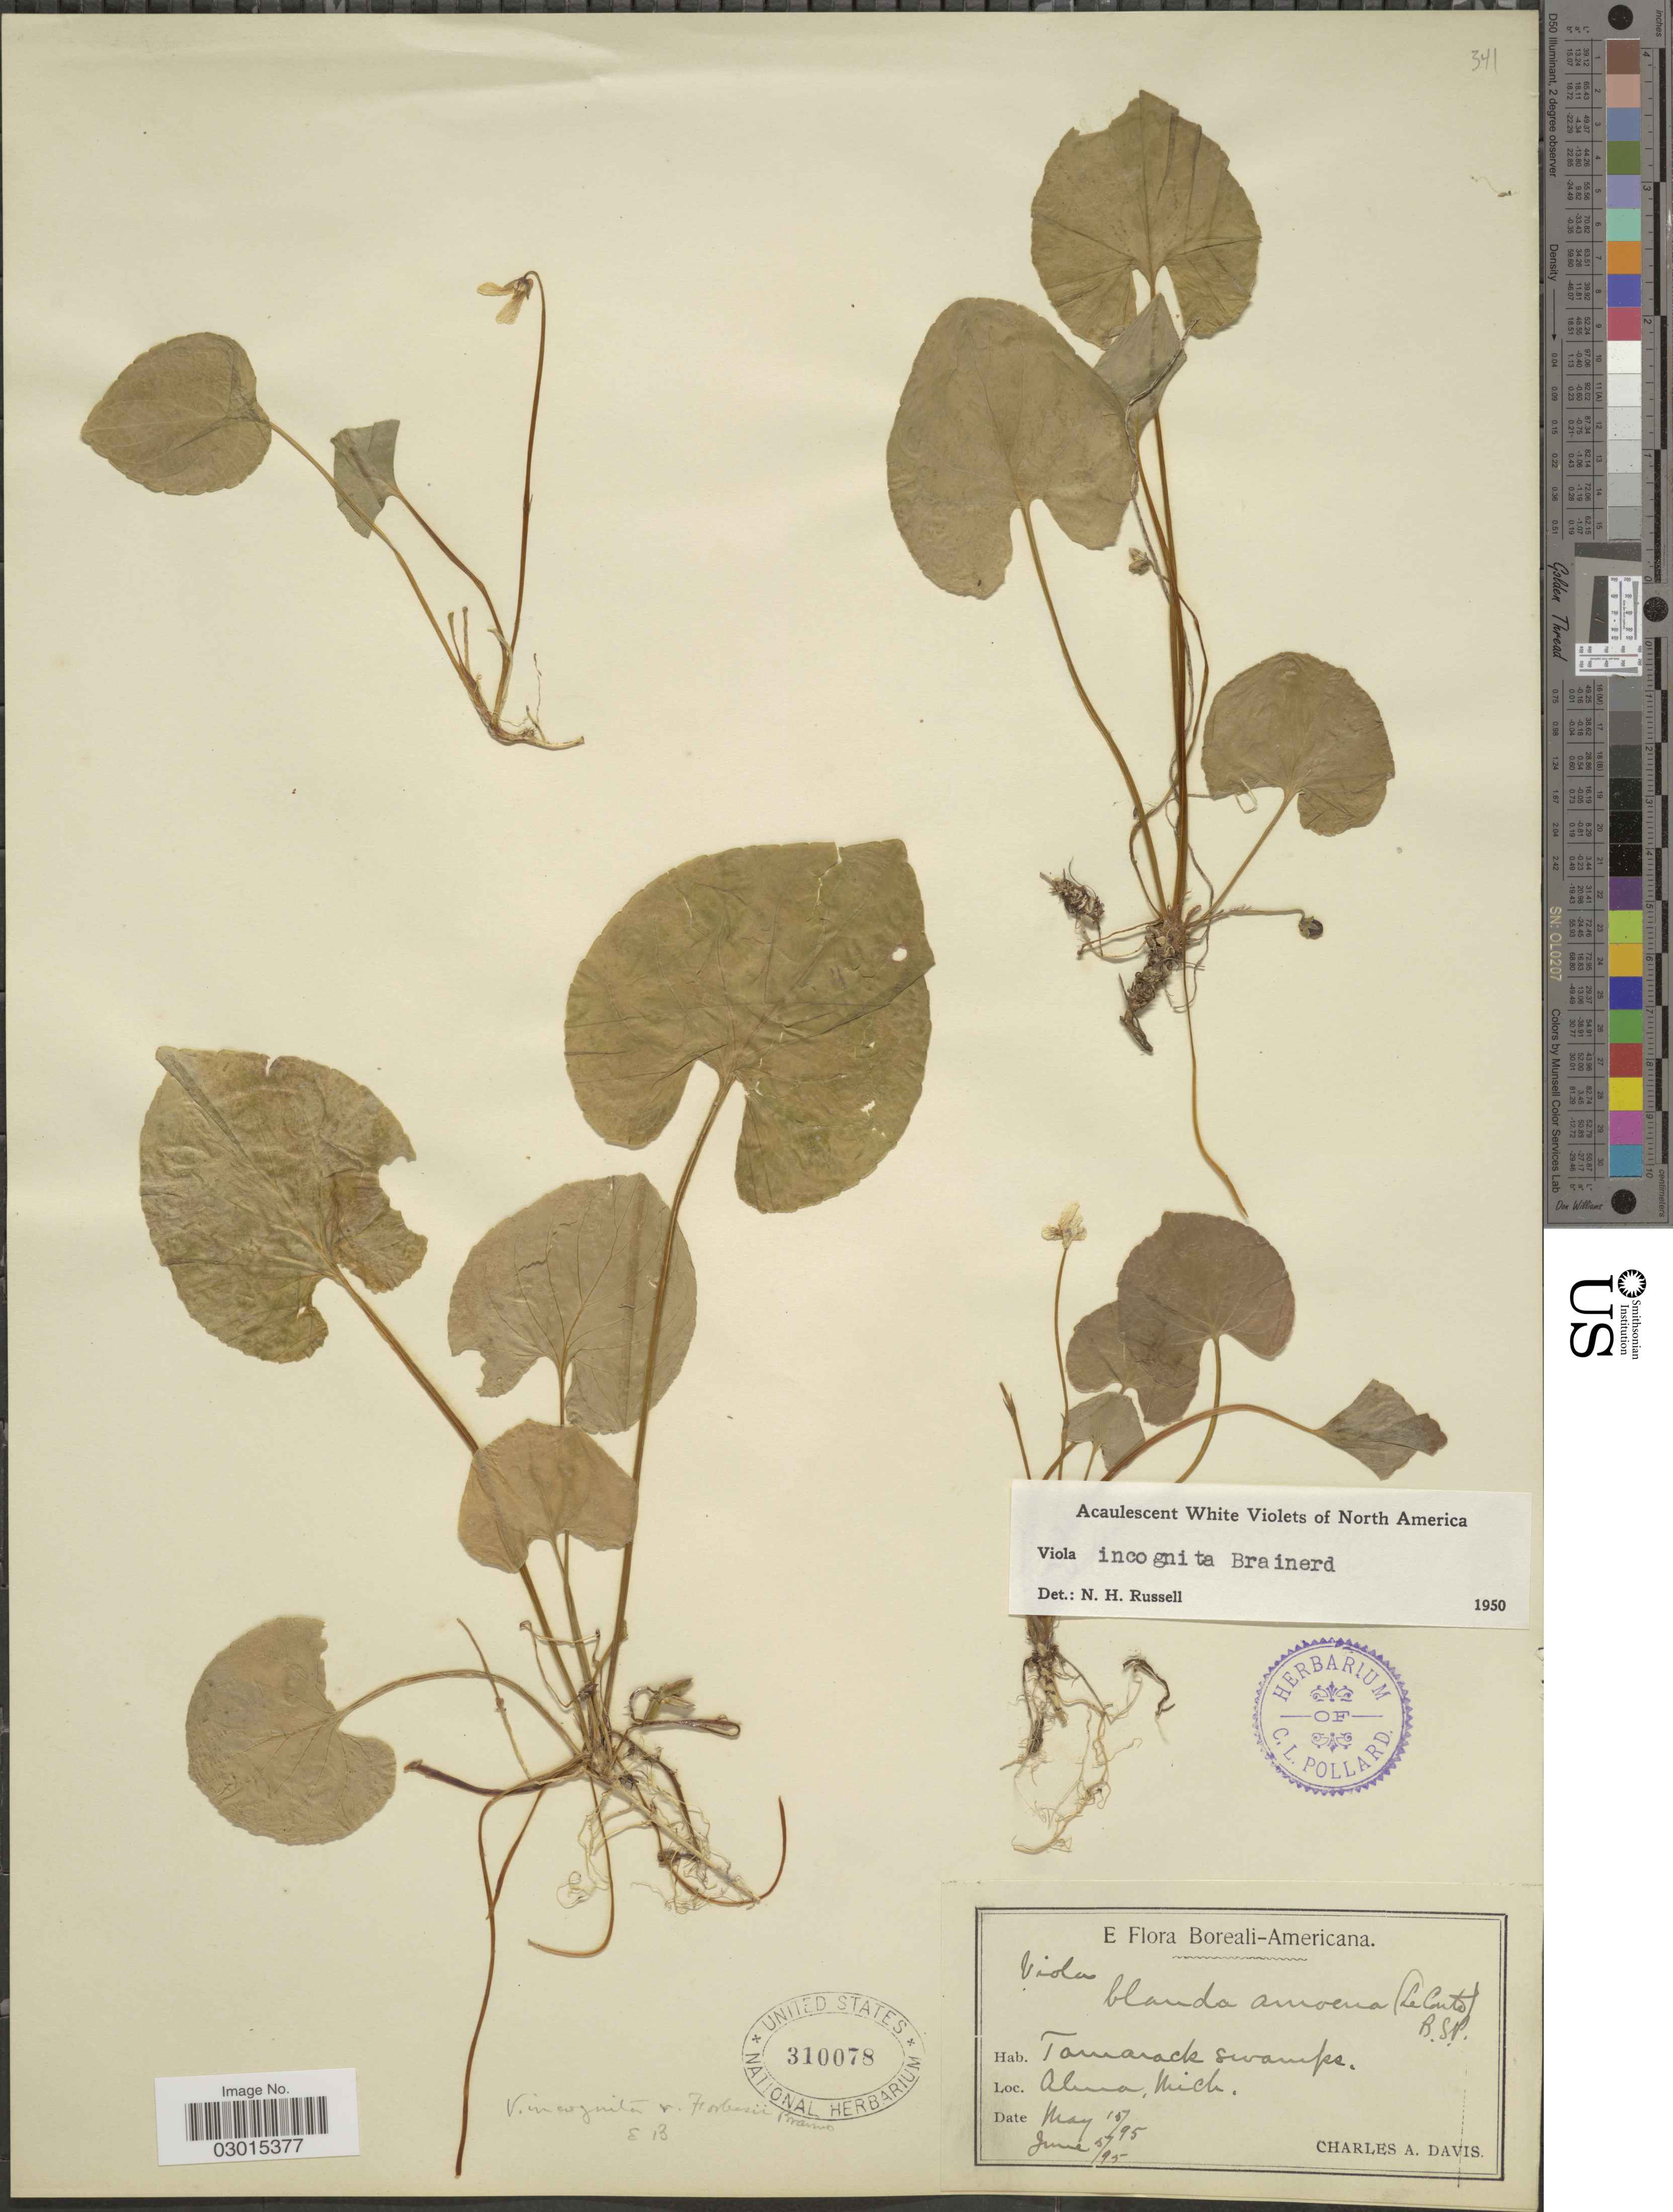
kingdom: Plantae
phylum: Tracheophyta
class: Magnoliopsida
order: Malpighiales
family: Violaceae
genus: Viola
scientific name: Viola incognita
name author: Brainerd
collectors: C. Davis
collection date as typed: Transcribed d/m/y: 15/5/95 to 5/6/95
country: United States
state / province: Michigan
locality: Tamarack swamps. Alma, Mich.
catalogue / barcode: US 310078